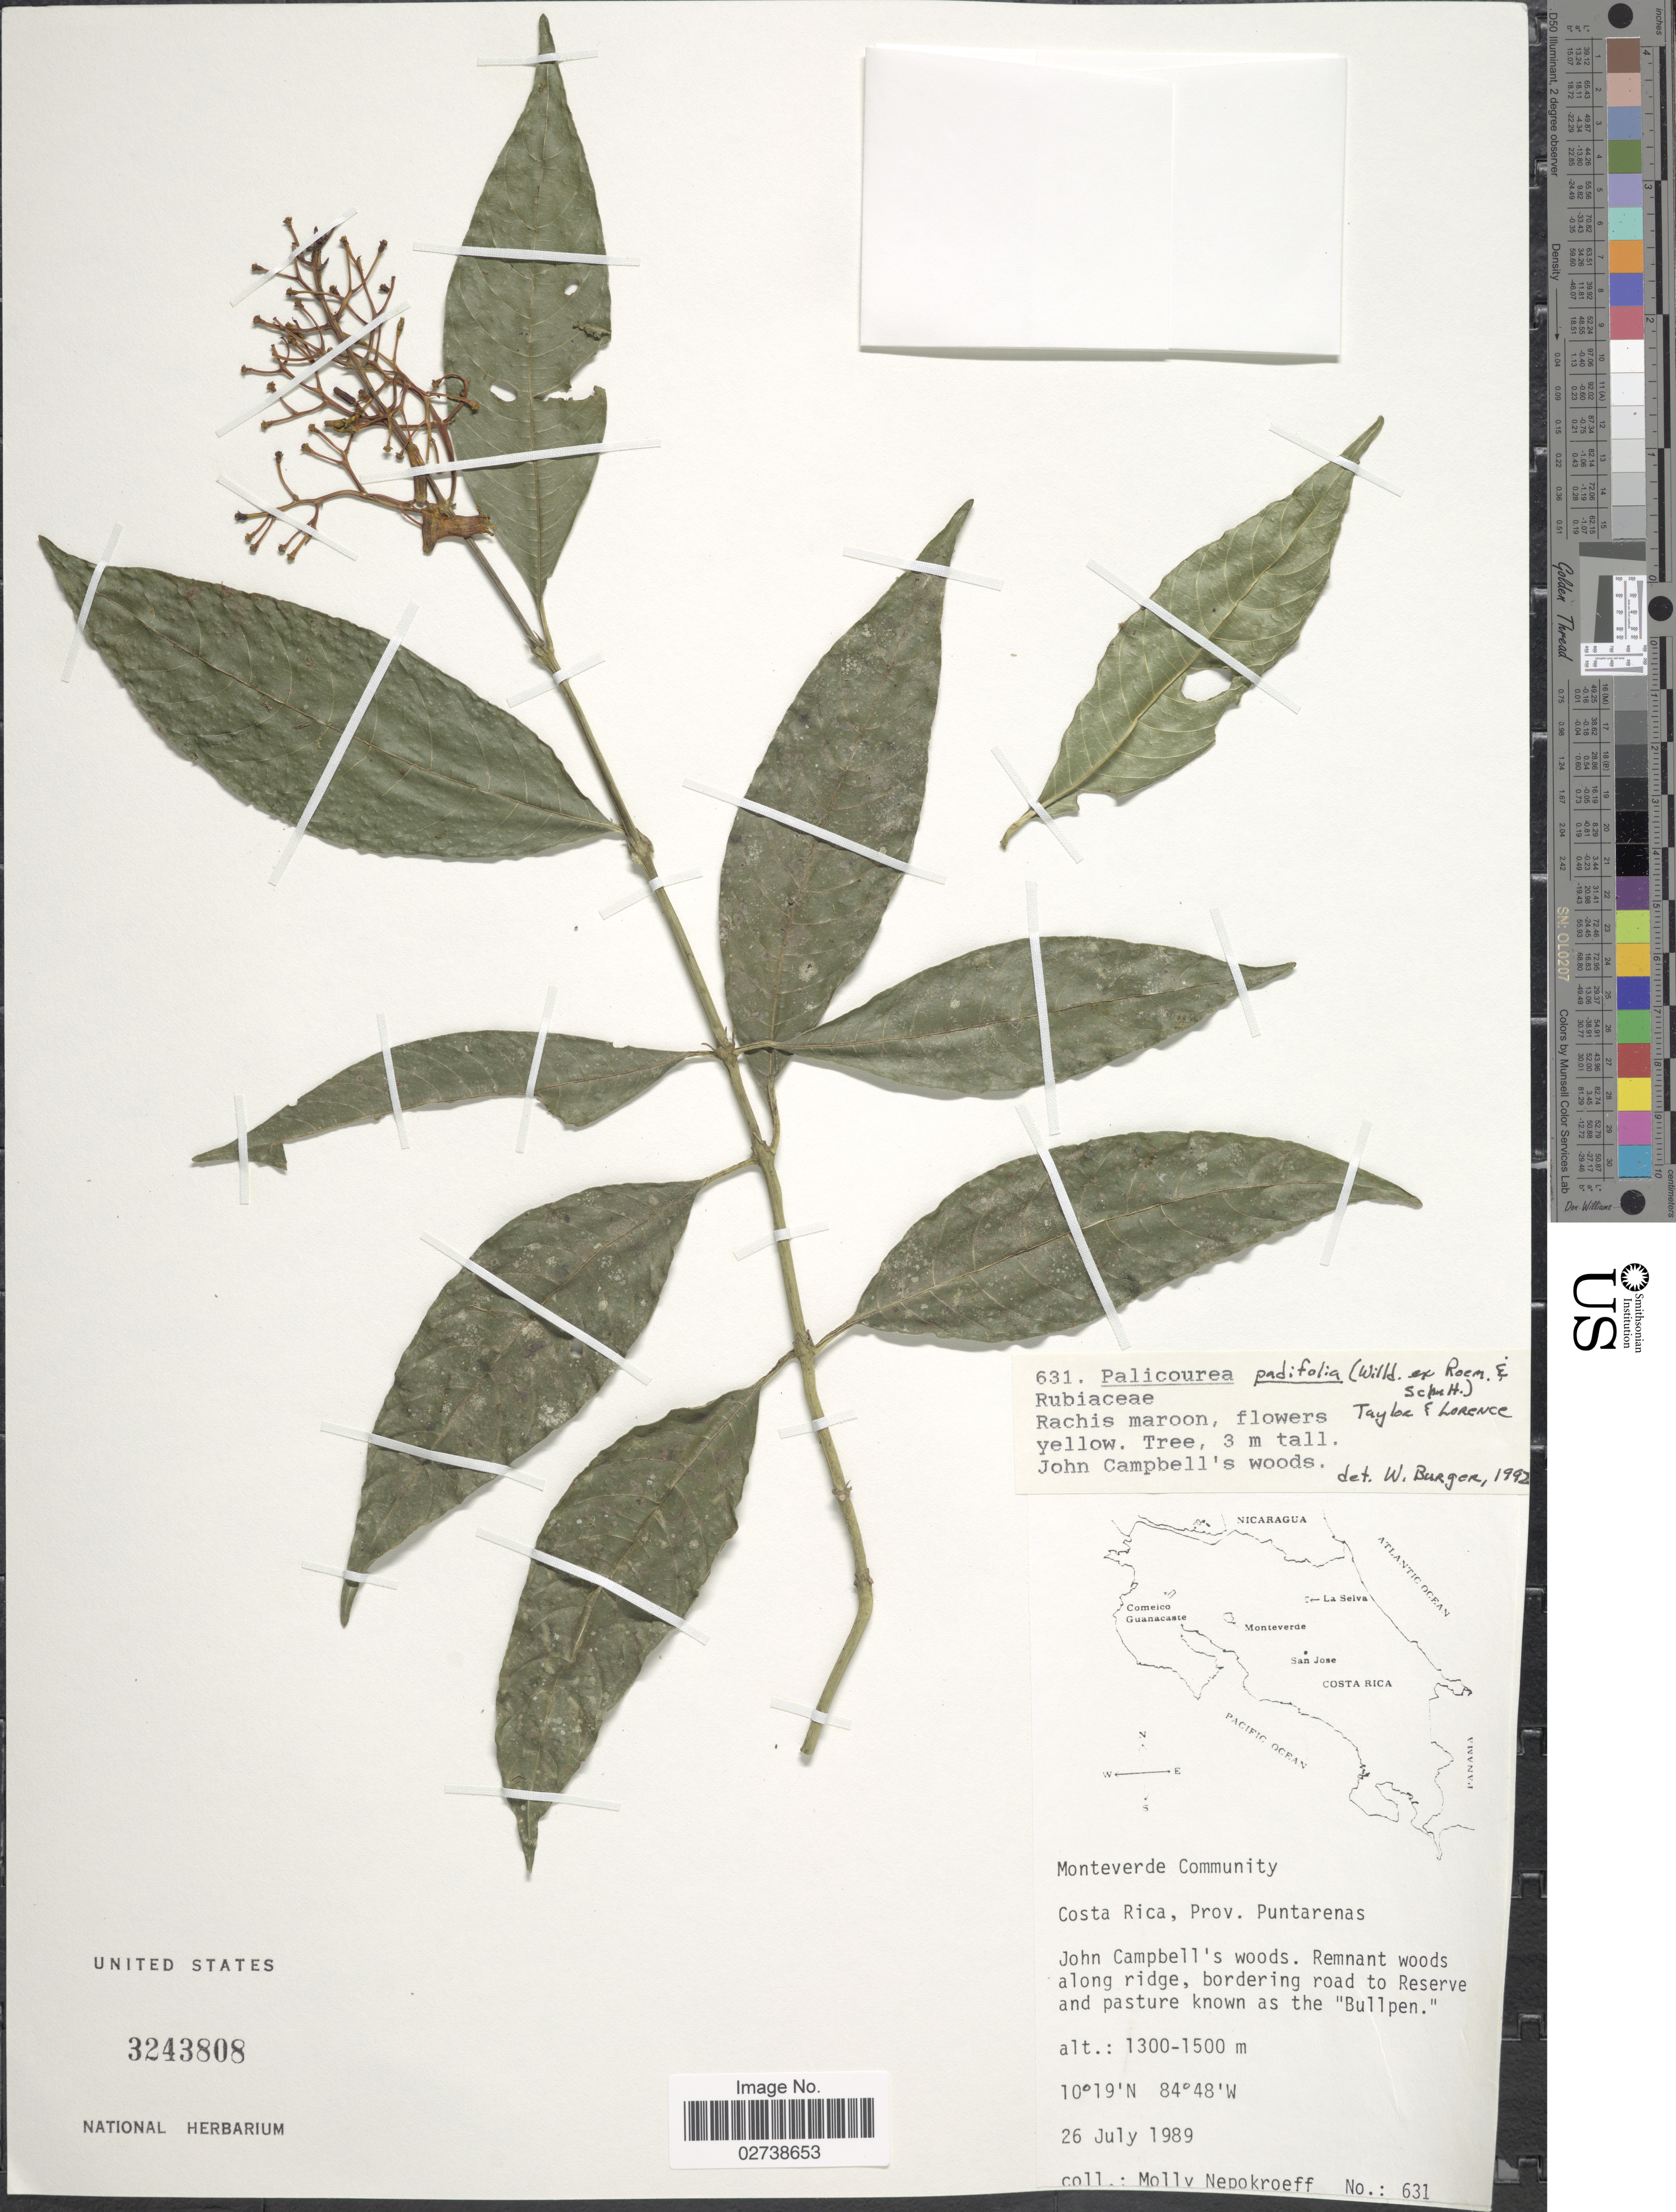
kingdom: Plantae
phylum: Tracheophyta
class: Magnoliopsida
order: Gentianales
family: Rubiaceae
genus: Palicourea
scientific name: Palicourea padifolia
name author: (Humb. & Bonpl. ex Roem. & Schult.) C.M. Taylor & Lorence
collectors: M. Nepokroeff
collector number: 631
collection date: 1989-07-26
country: Costa Rica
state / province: Puntarenas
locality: Monteverde Community, John Campbell's woods. Remnant woods along ridge, bordering road to Reserve and pasture known as the 'Bullpen'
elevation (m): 1300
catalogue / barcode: US 3243808